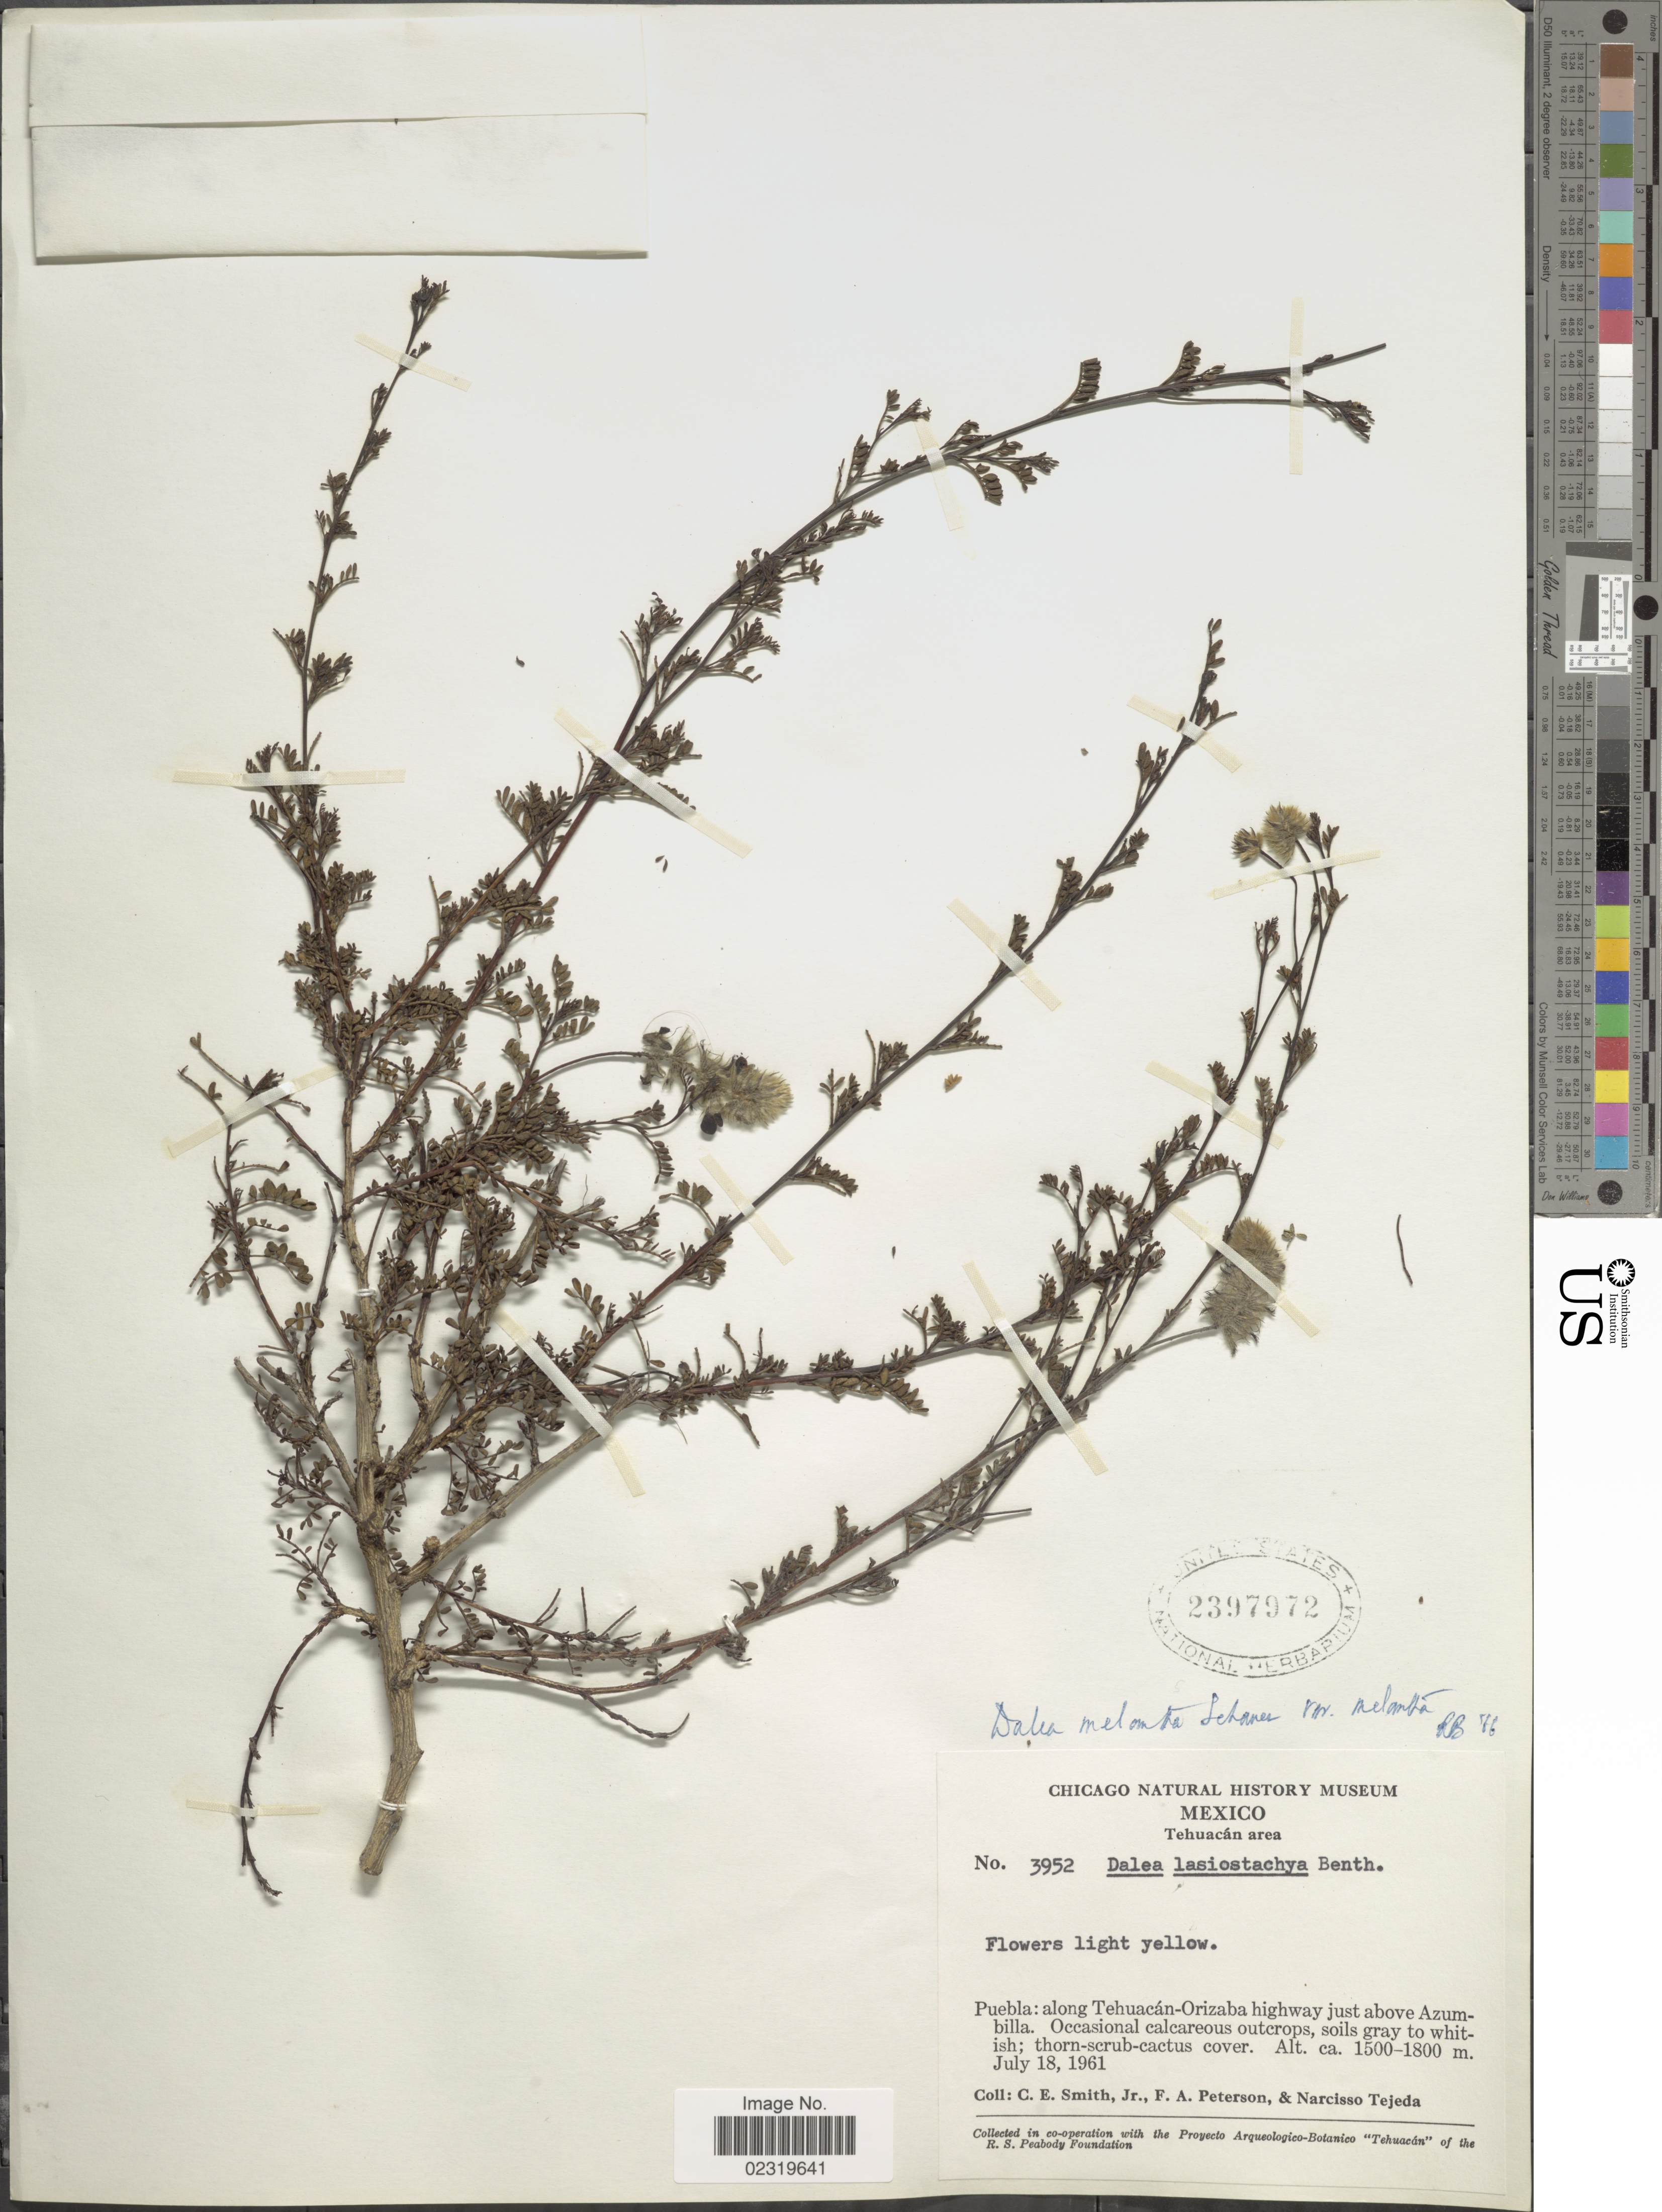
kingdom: Plantae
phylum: Tracheophyta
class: Magnoliopsida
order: Fabales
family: Fabaceae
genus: Dalea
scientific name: Dalea melantha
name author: S. Schauer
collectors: C. E. Smith Jr., F. A. Peterson & N. Tejeda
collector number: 3952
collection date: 1961-07-18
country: Mexico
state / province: Puebla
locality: Tehuacan area, along Tehuacan-Orizaba highway just above Azumbilla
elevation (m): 1500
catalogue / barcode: US 2397972